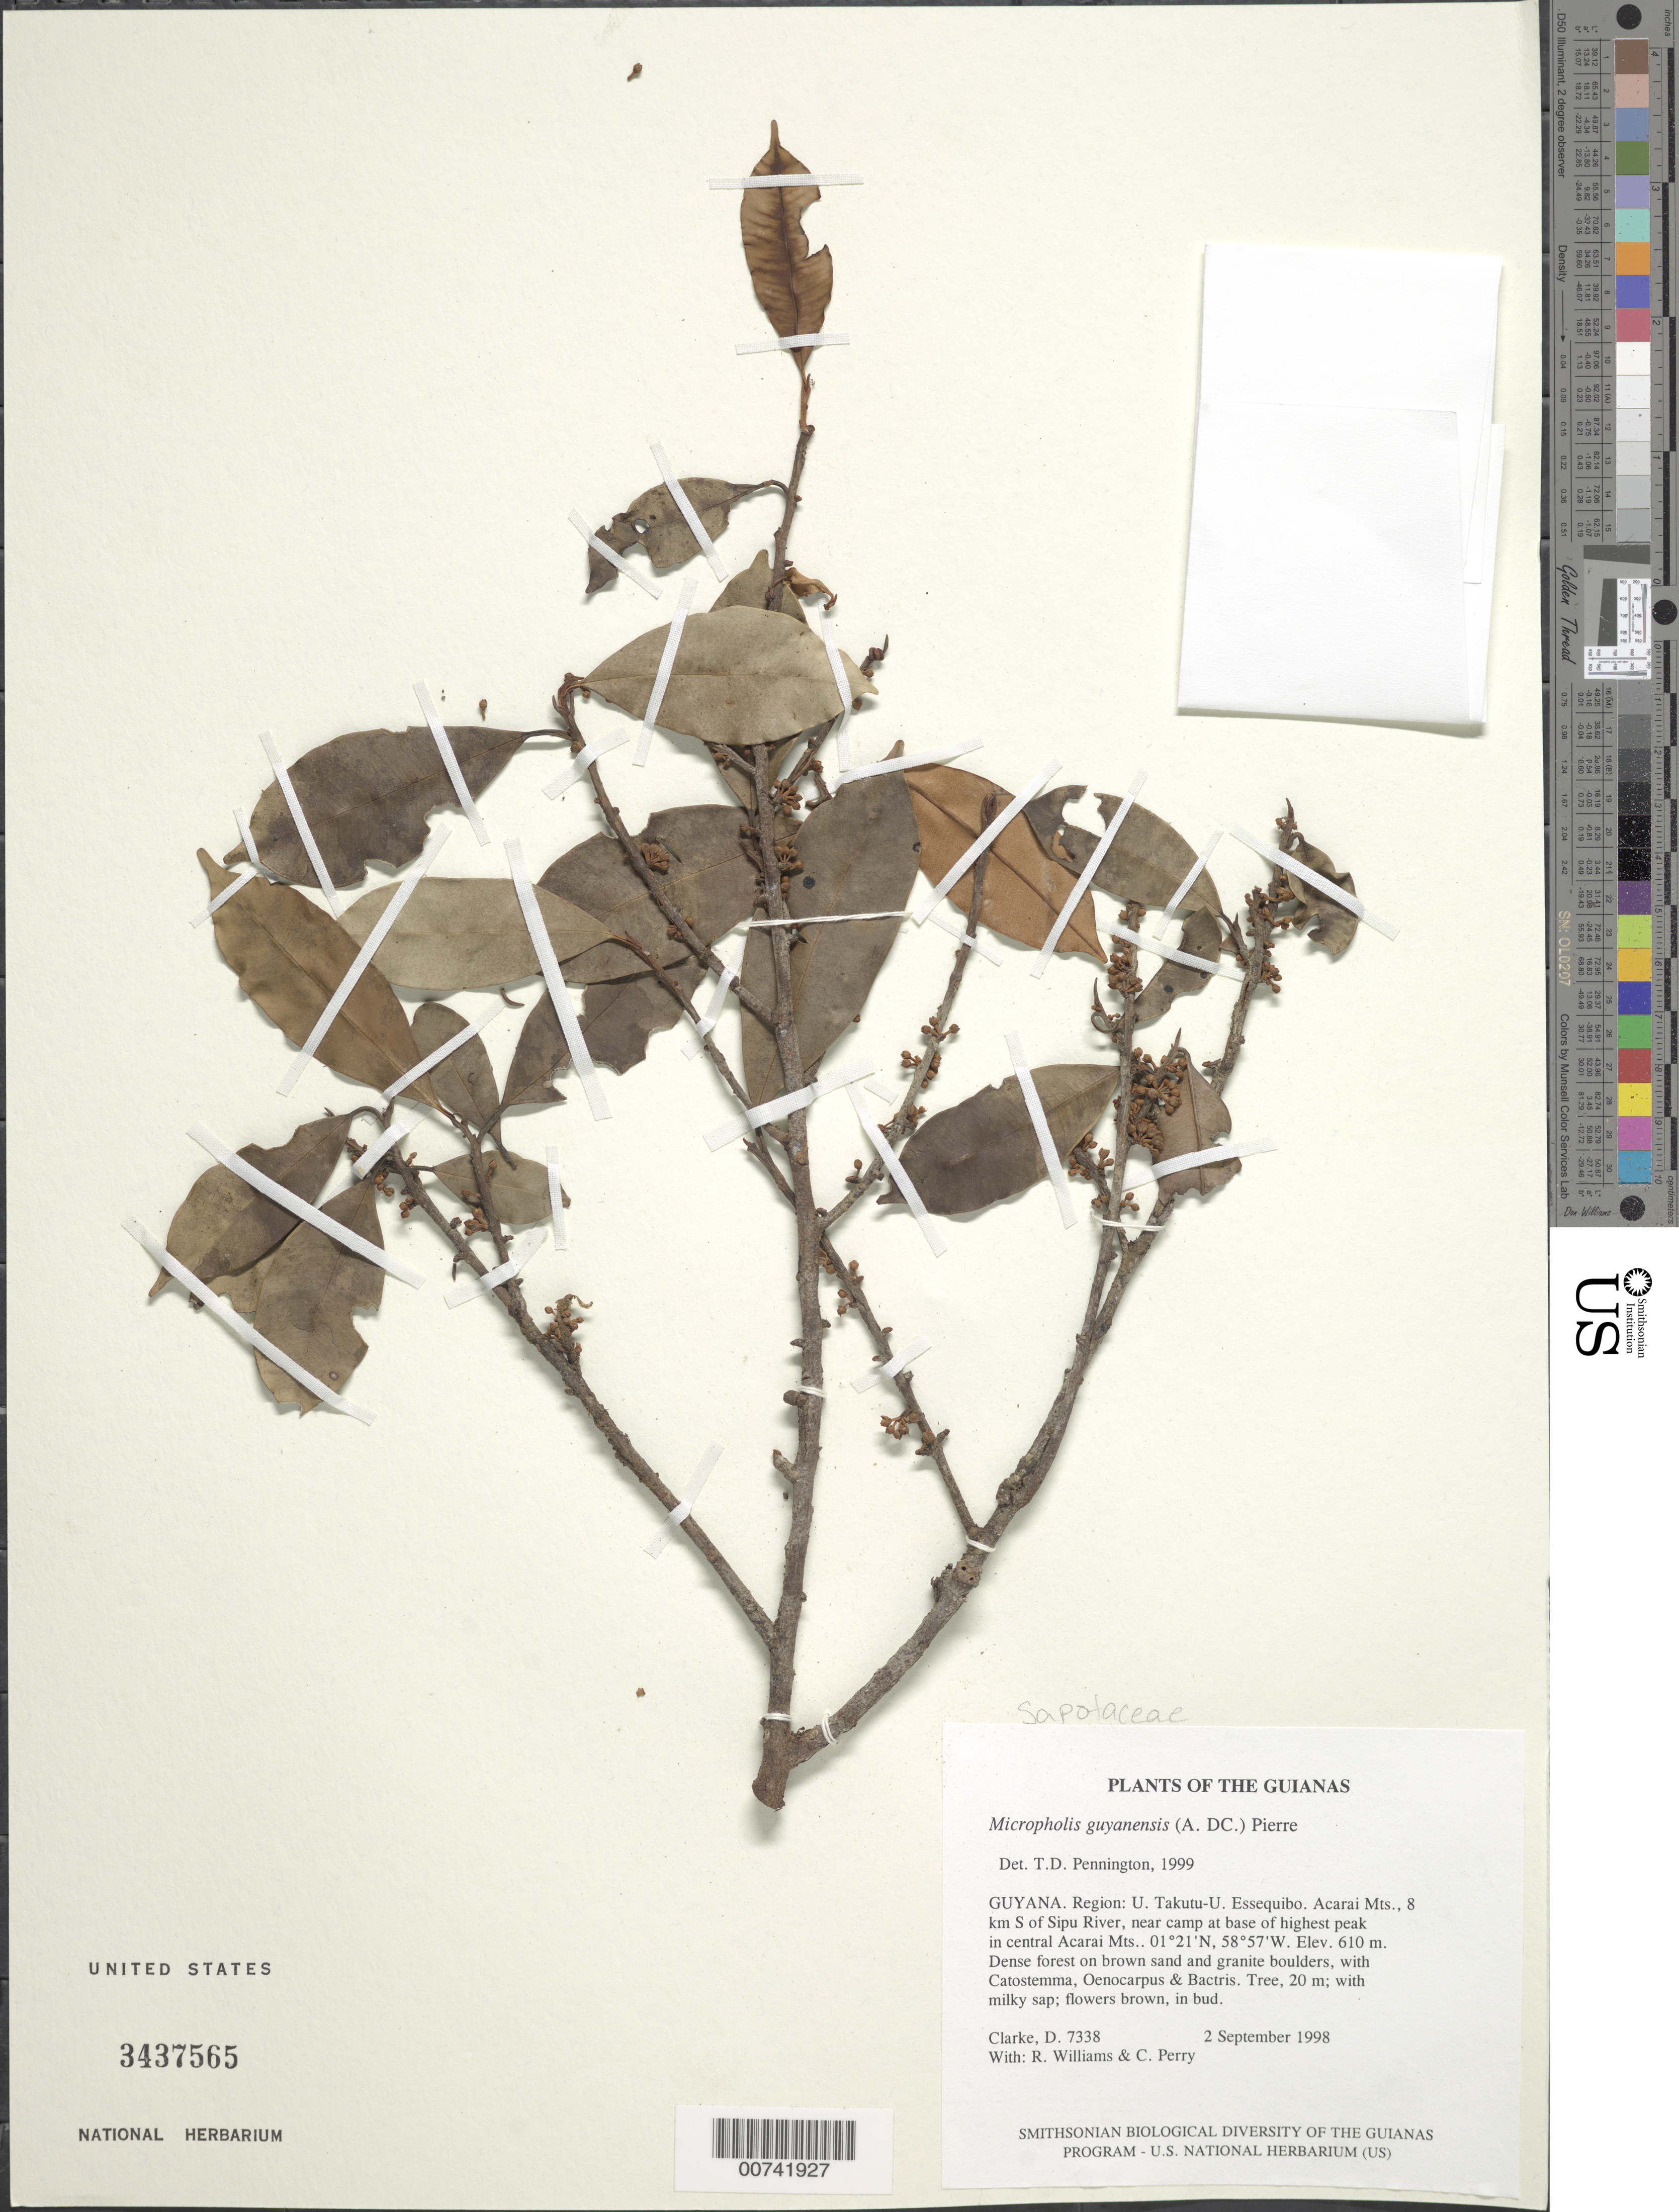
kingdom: Plantae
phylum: Tracheophyta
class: Magnoliopsida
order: Ericales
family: Sapotaceae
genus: Micropholis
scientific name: Micropholis guyanensis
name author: (A. DC.) Pierre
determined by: Pennington, T. D., (K)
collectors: H. D. Clarke, R. Williams & C. Perry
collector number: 7338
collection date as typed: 2 September 1998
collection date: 1998-09-02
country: Guyana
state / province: U. Takutu-U. Essequibo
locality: Acarai Mts., 8 km S of Sipu River, near camp at base of highest peak in central Acarai Mts.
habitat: Dense forest on brown sand and granite boulders, with Catostemma, Oenocarpus & Bactris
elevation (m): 610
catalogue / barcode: US 3437565